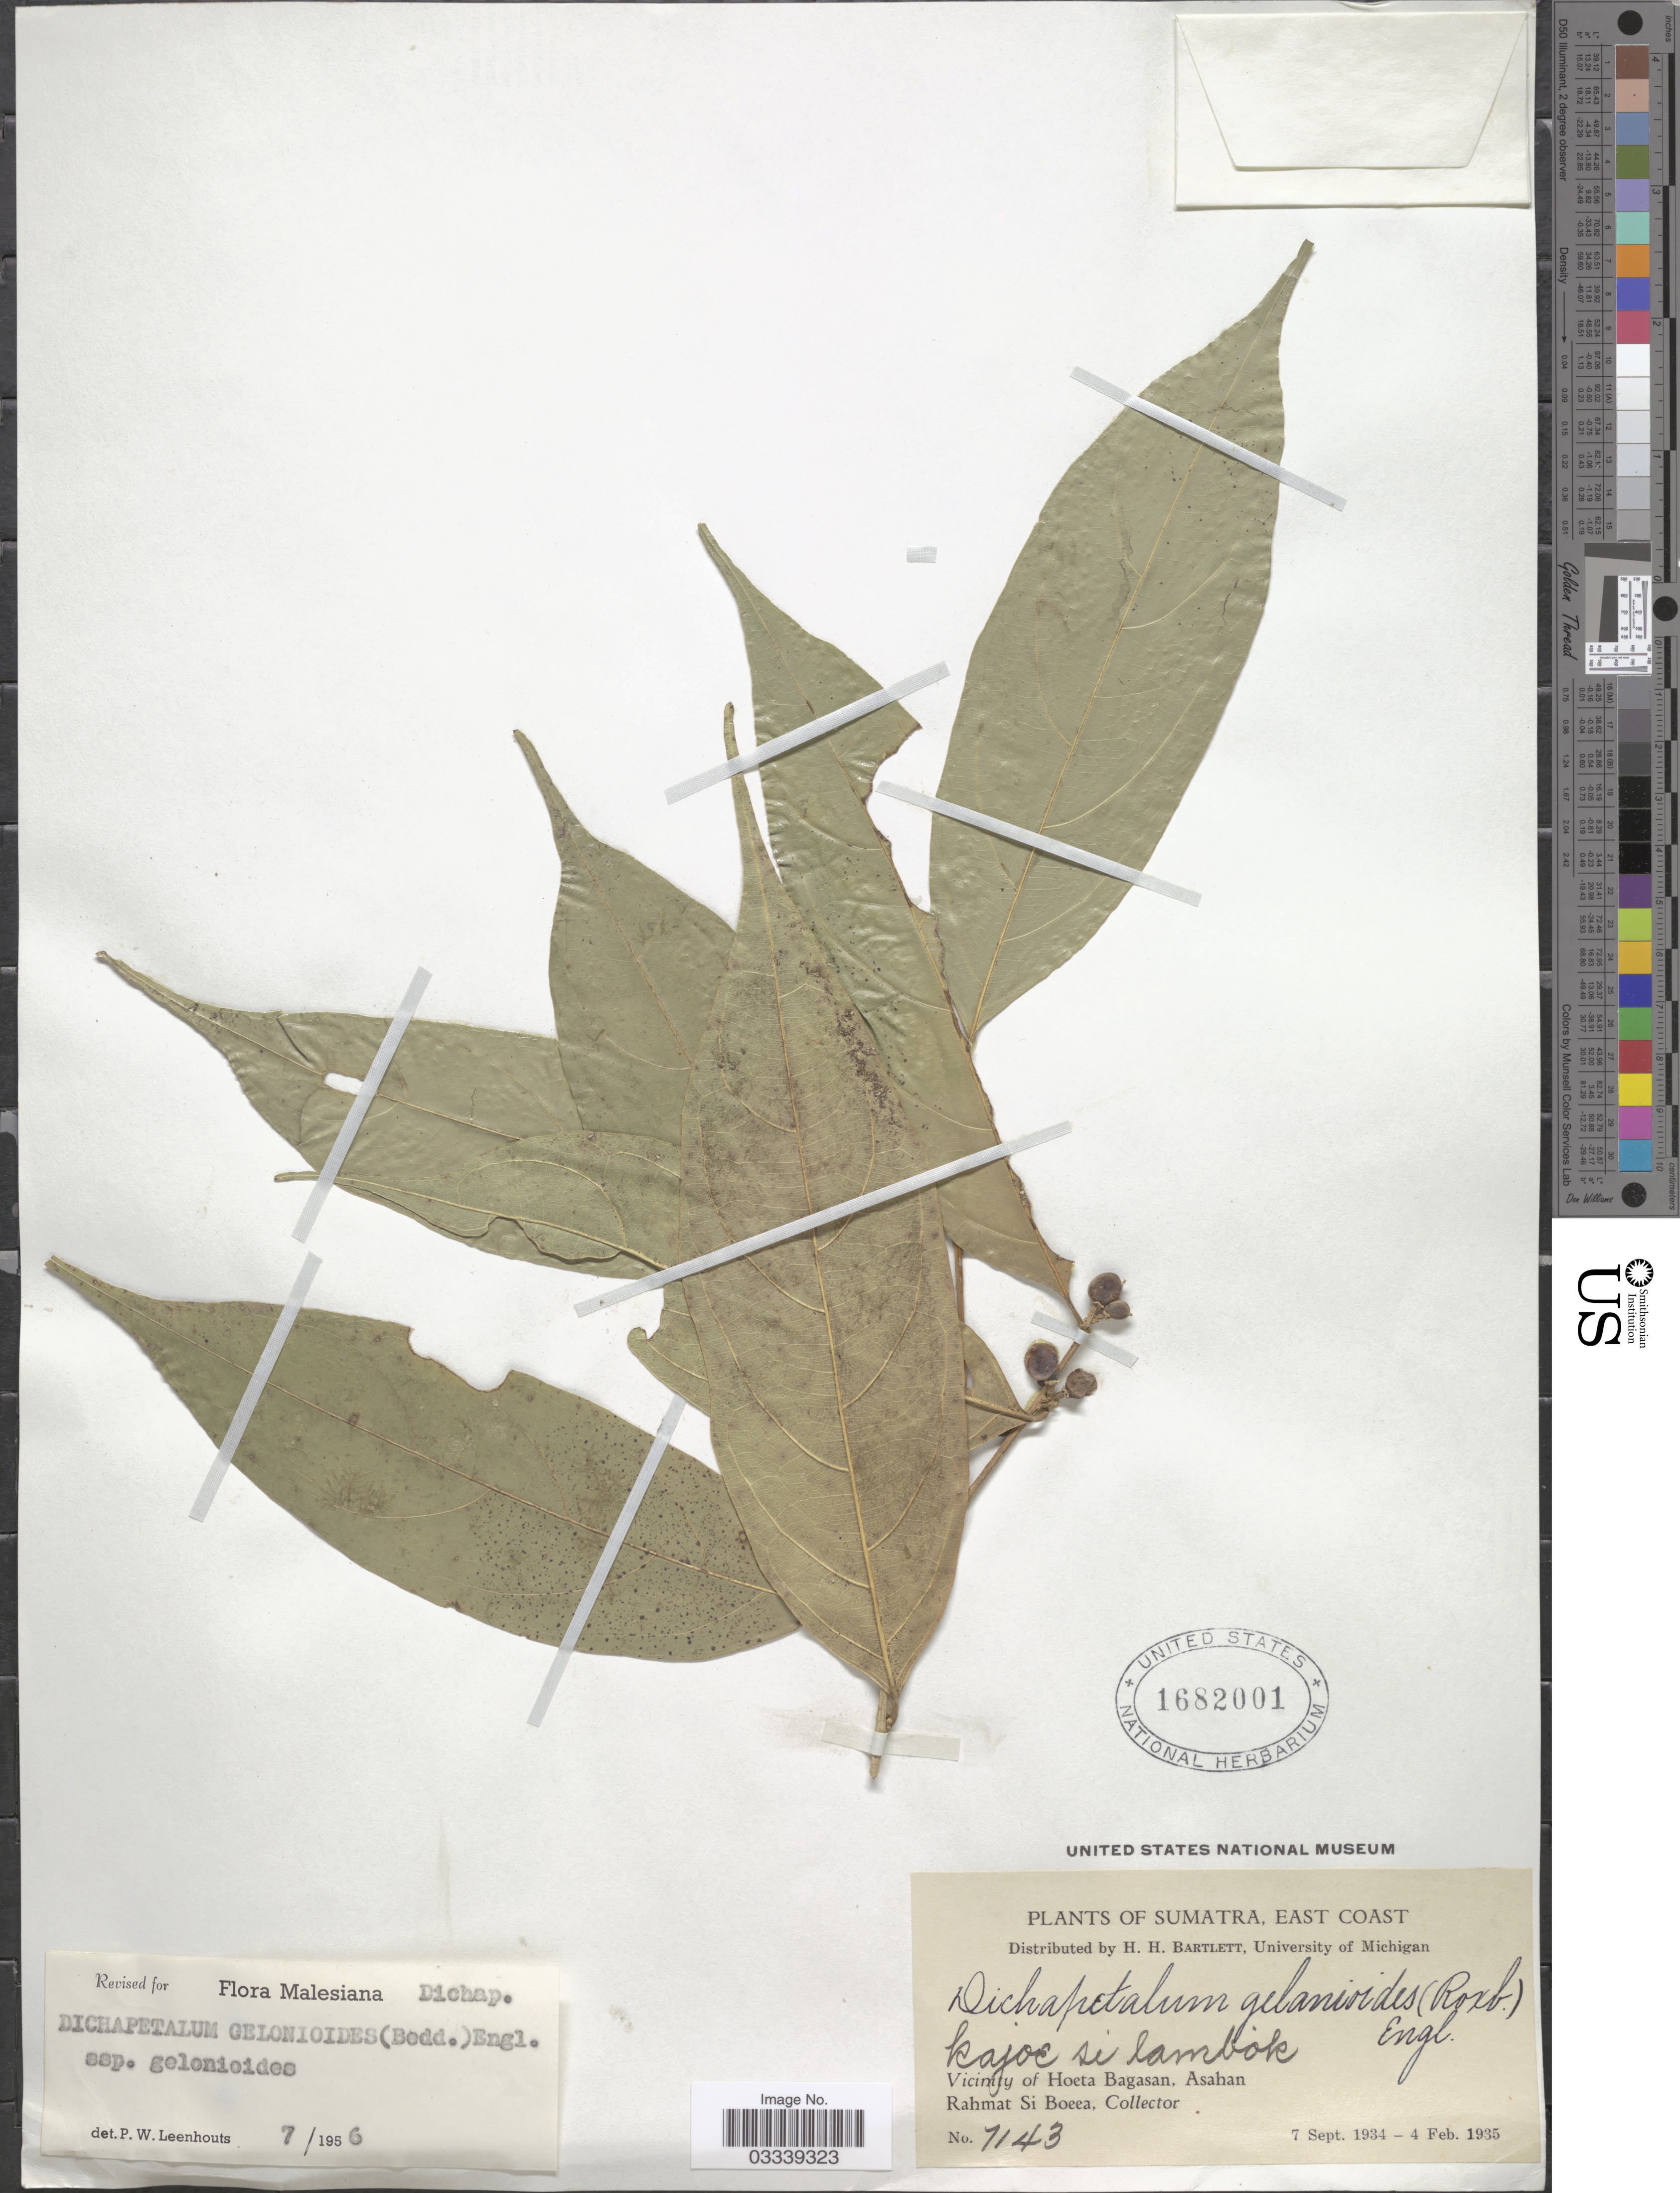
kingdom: Plantae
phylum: Tracheophyta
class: Magnoliopsida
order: Malpighiales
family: Dichapetalaceae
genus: Dichapetalum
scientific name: Dichapetalum gelonioides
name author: (Roxb.) Engl.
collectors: Rahmat Si Boeea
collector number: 7143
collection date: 1934-09-07/1935-02-04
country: Indonesia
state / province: Sumatra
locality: East Coast, Vicinity of Hoeta Bagasan, Asahan.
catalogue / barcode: US 1682001